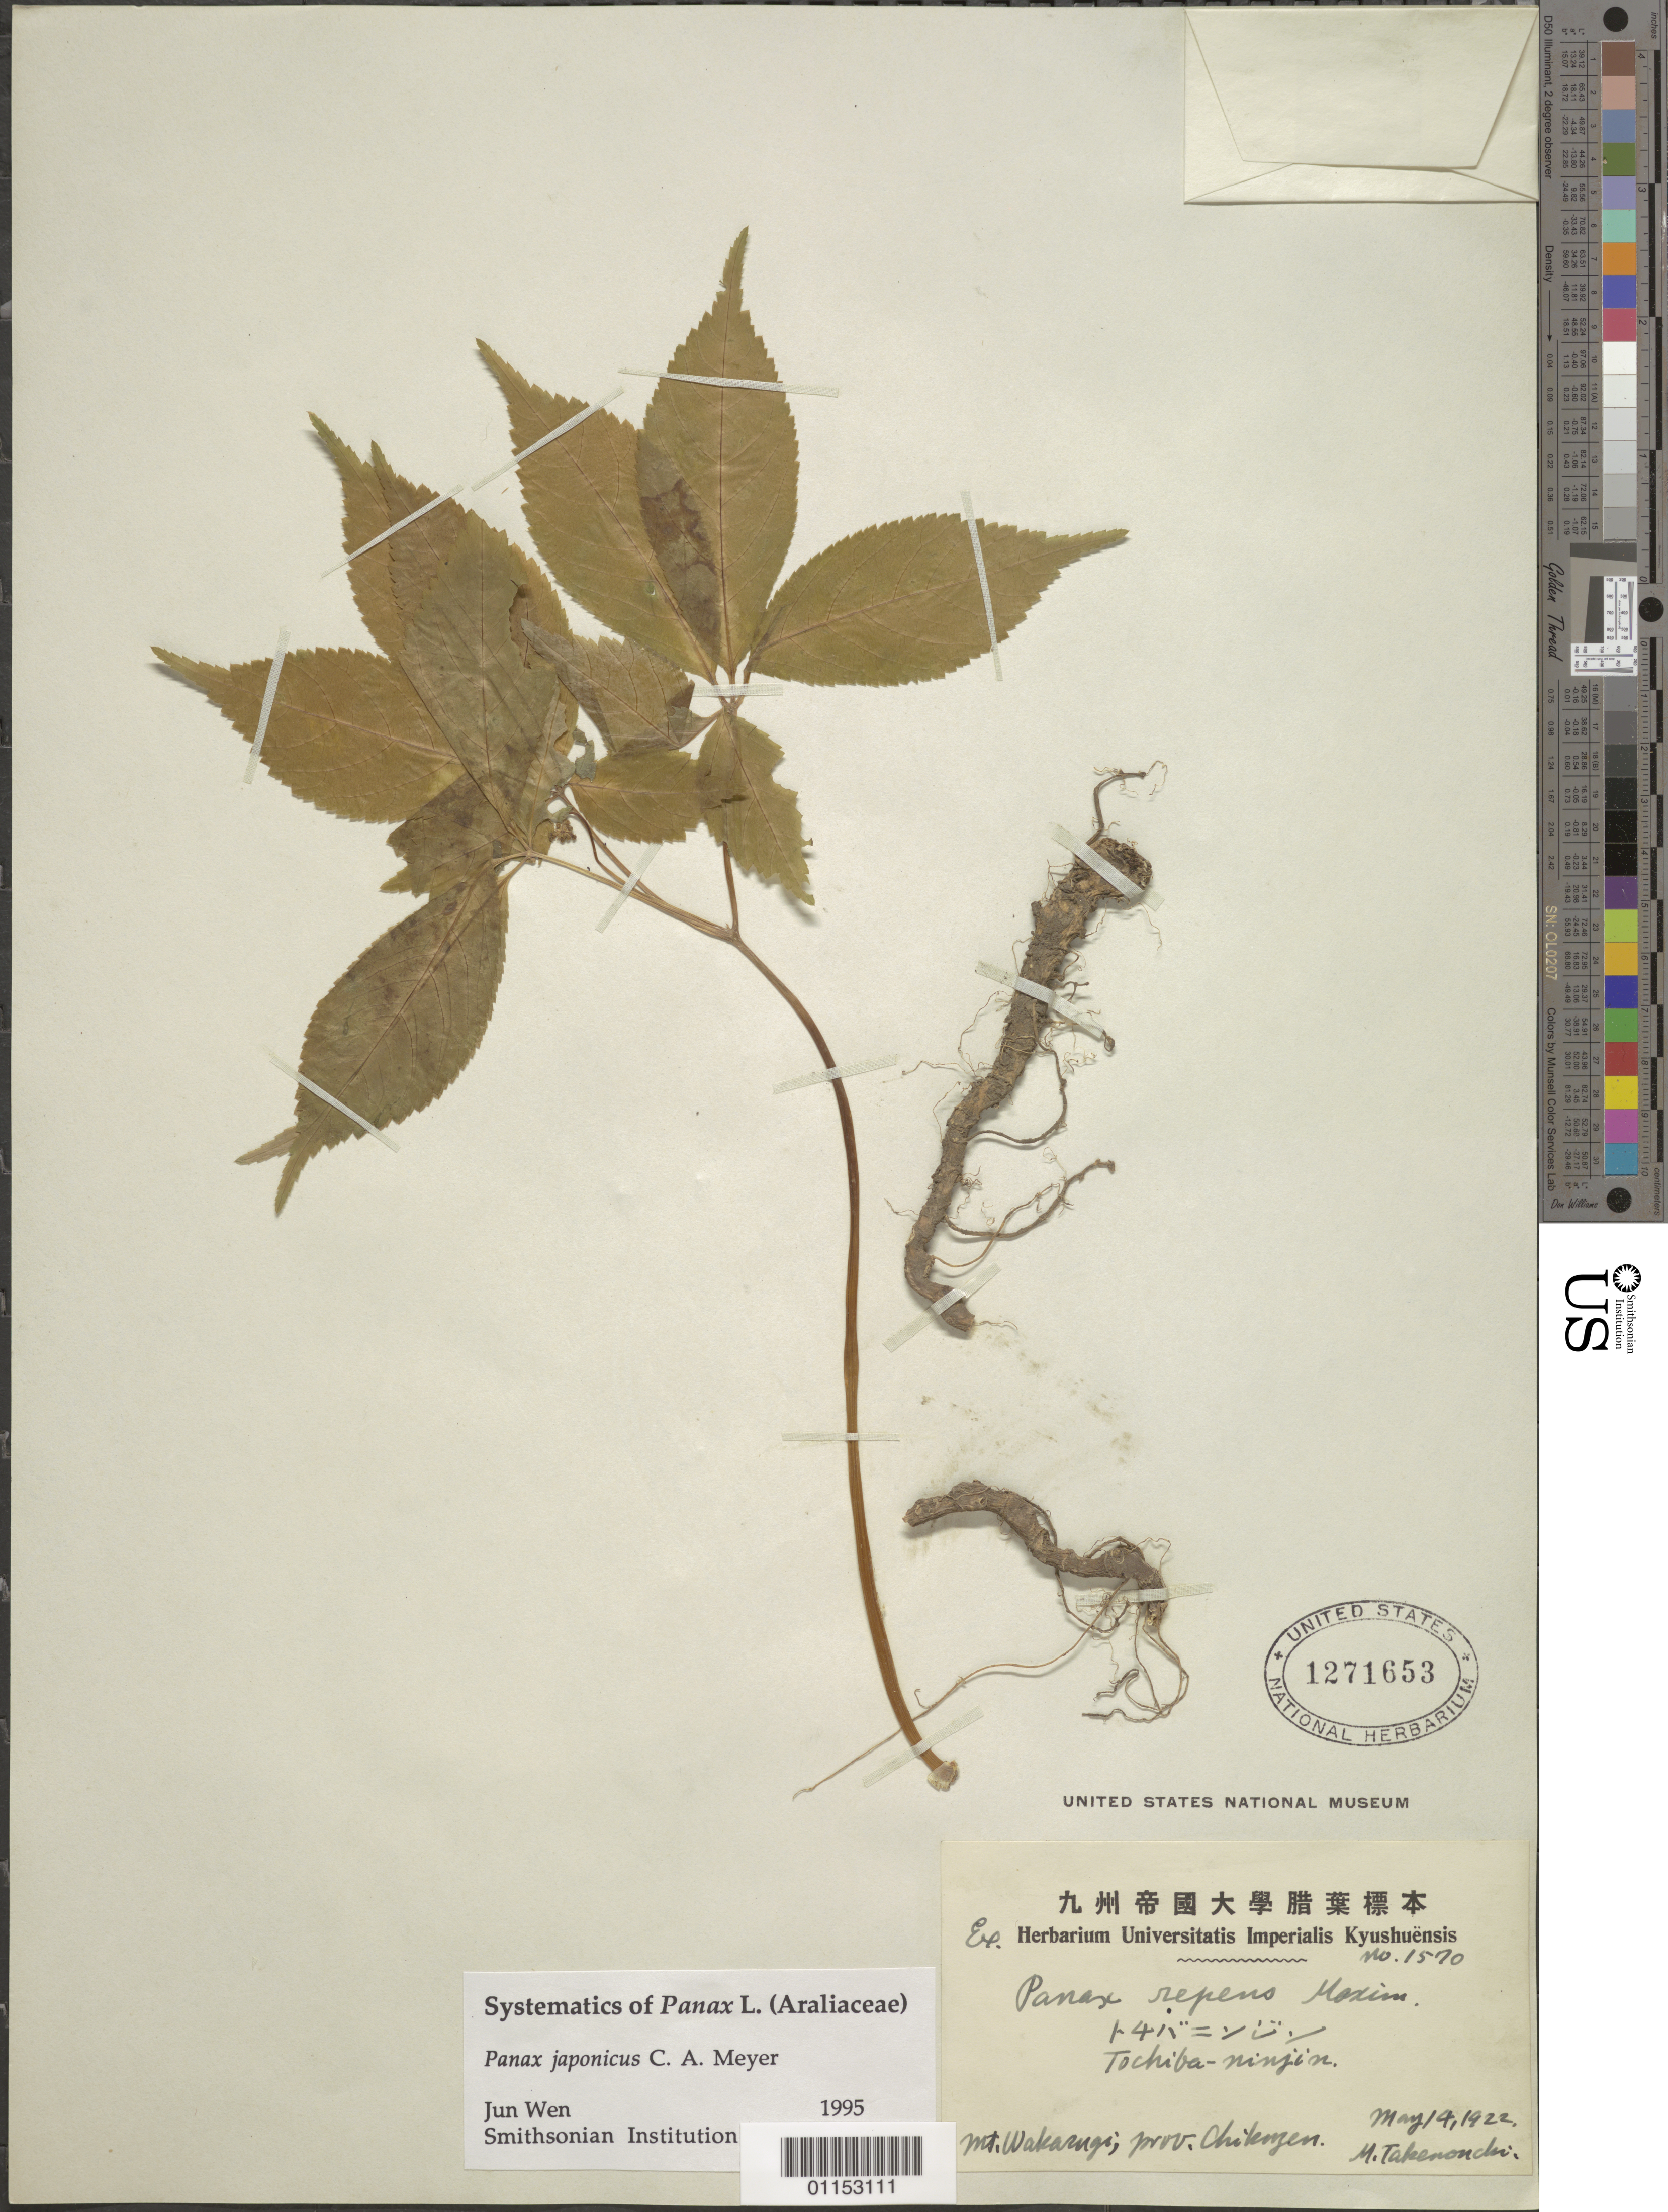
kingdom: Plantae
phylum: Tracheophyta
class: Magnoliopsida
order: Apiales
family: Araliaceae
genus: Panax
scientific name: Panax japonicus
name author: (Nees) C.A. Mey.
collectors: M. Takenonchi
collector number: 1570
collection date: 1922-05-14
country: Japan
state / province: Hukuoka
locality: Mt Wakarugi.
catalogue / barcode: US 1271653